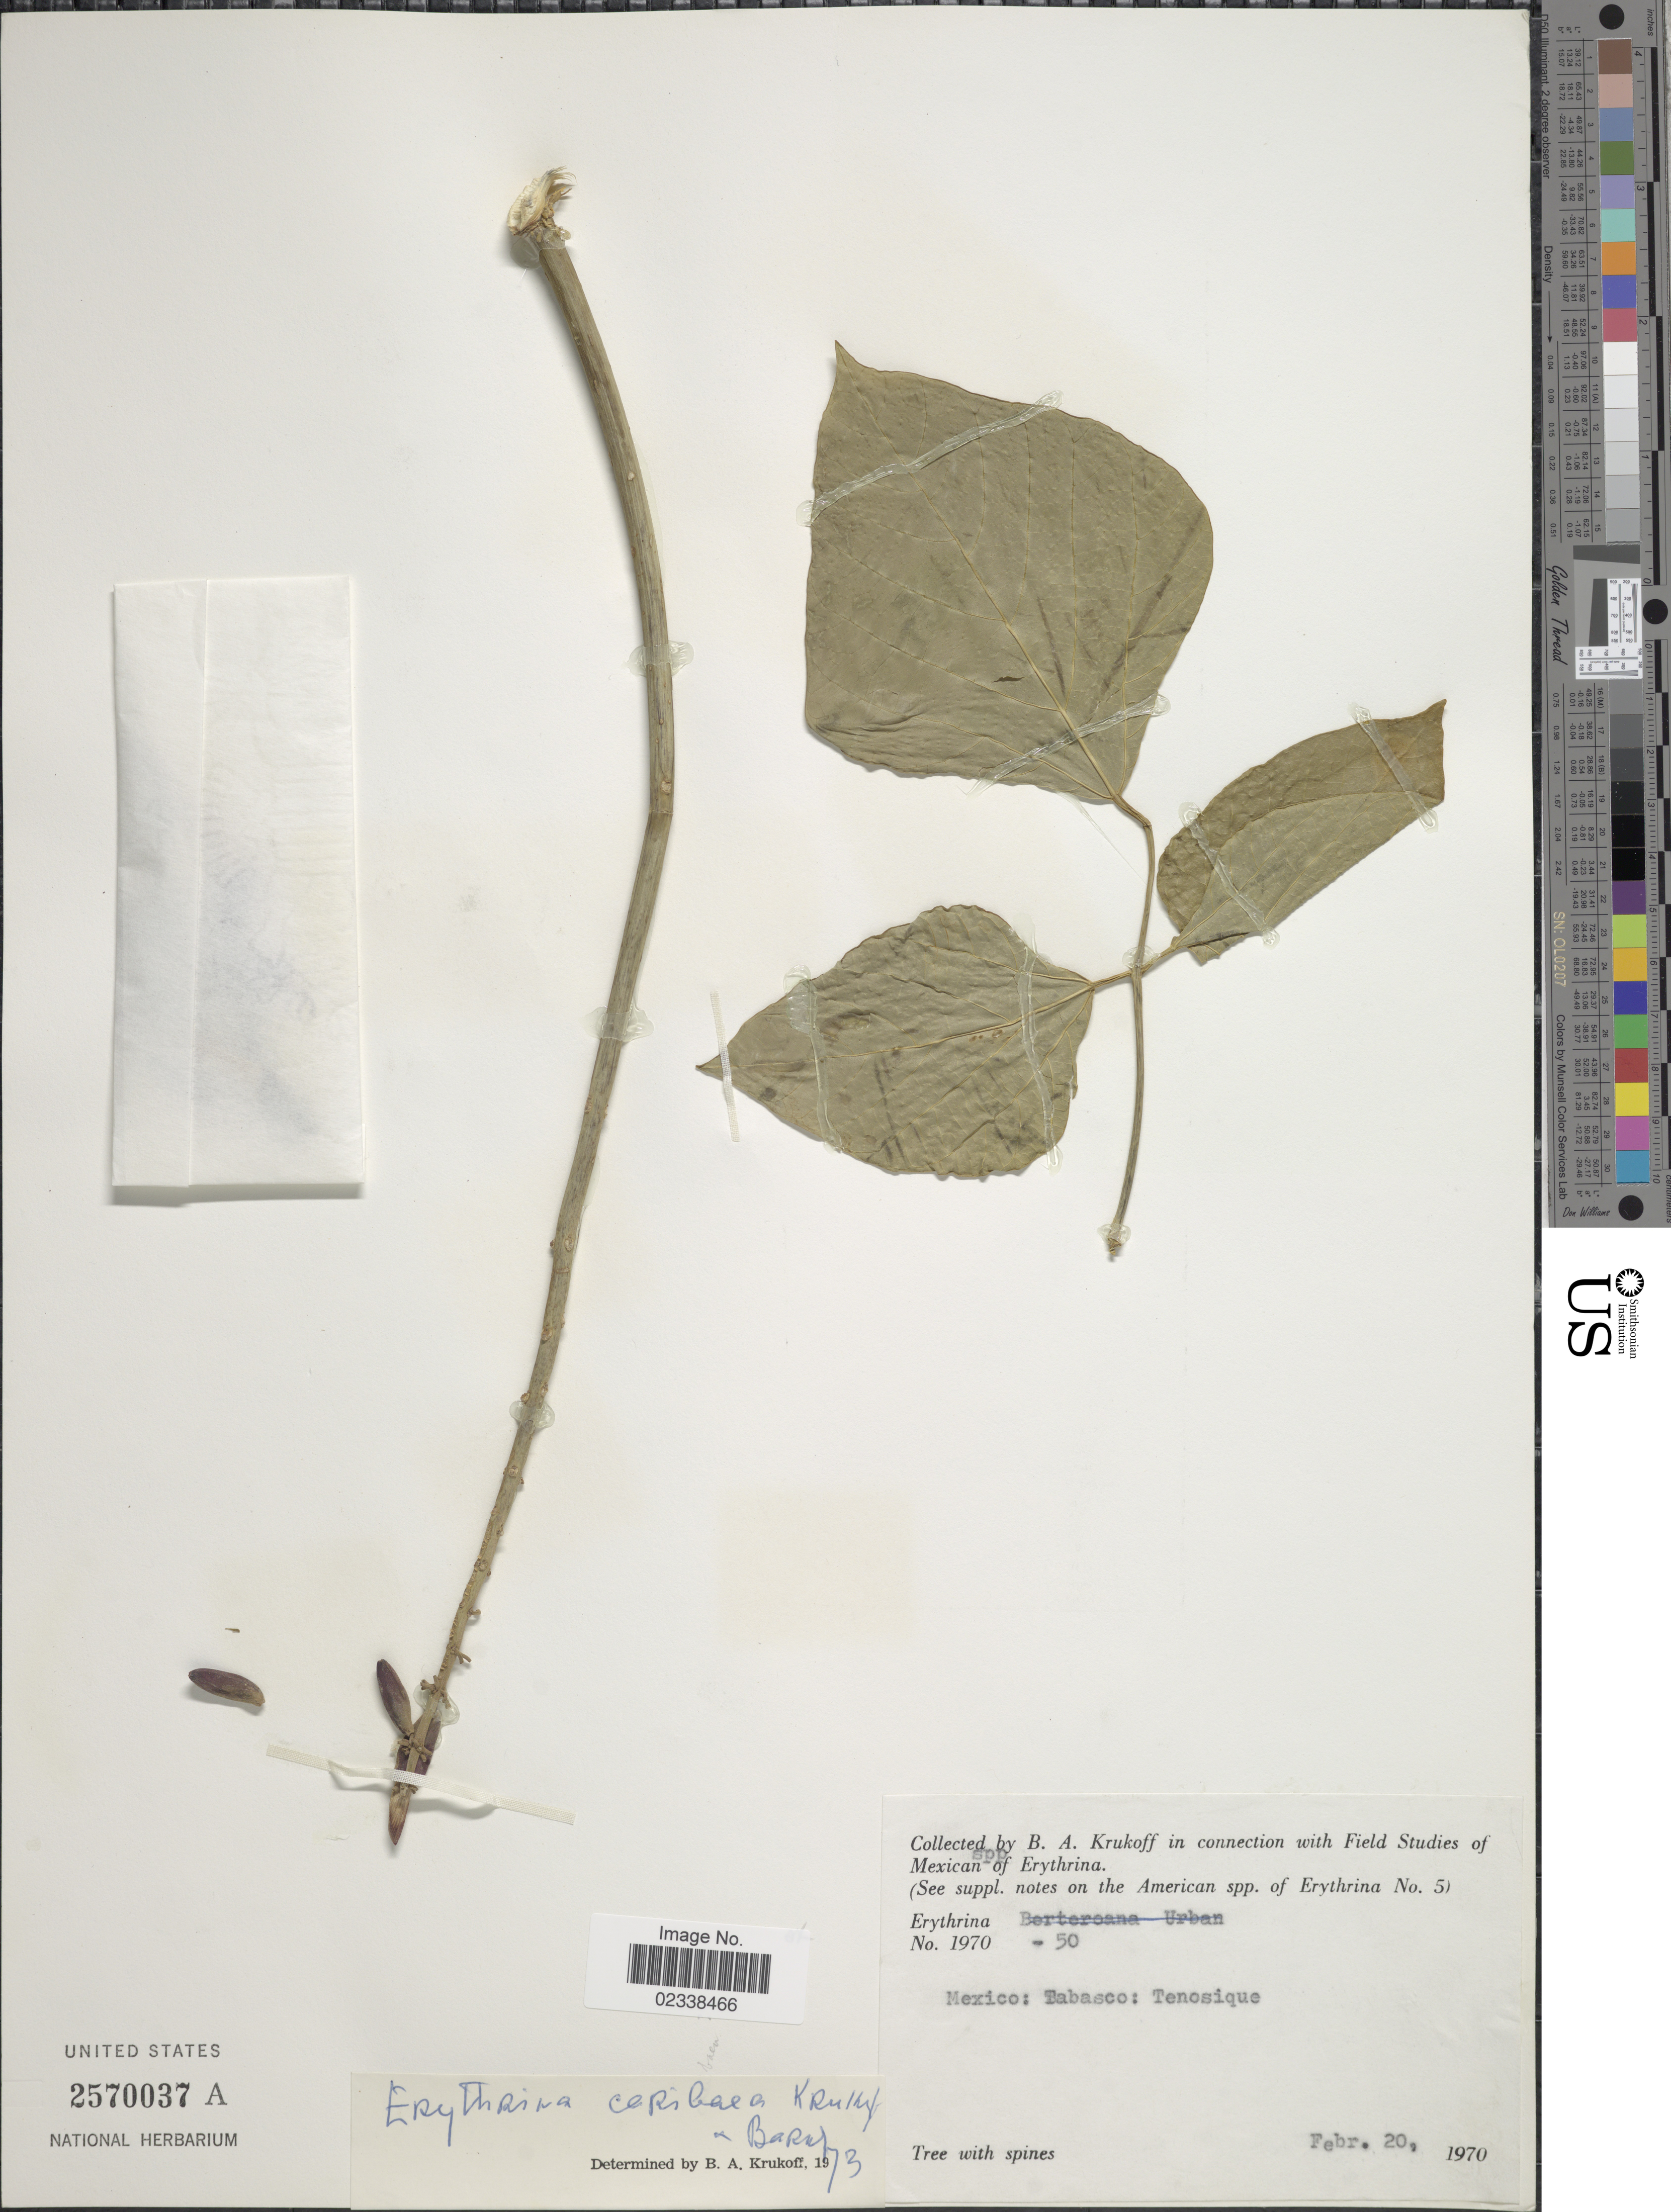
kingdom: Plantae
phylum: Tracheophyta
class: Magnoliopsida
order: Fabales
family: Fabaceae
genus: Erythrina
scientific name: Erythrina caribaea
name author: Krukoff & Barneby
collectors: B. A. Krukoff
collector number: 1970-50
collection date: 1970-02-20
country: Mexico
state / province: Tabasco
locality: Tenosique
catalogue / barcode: US 2570037A